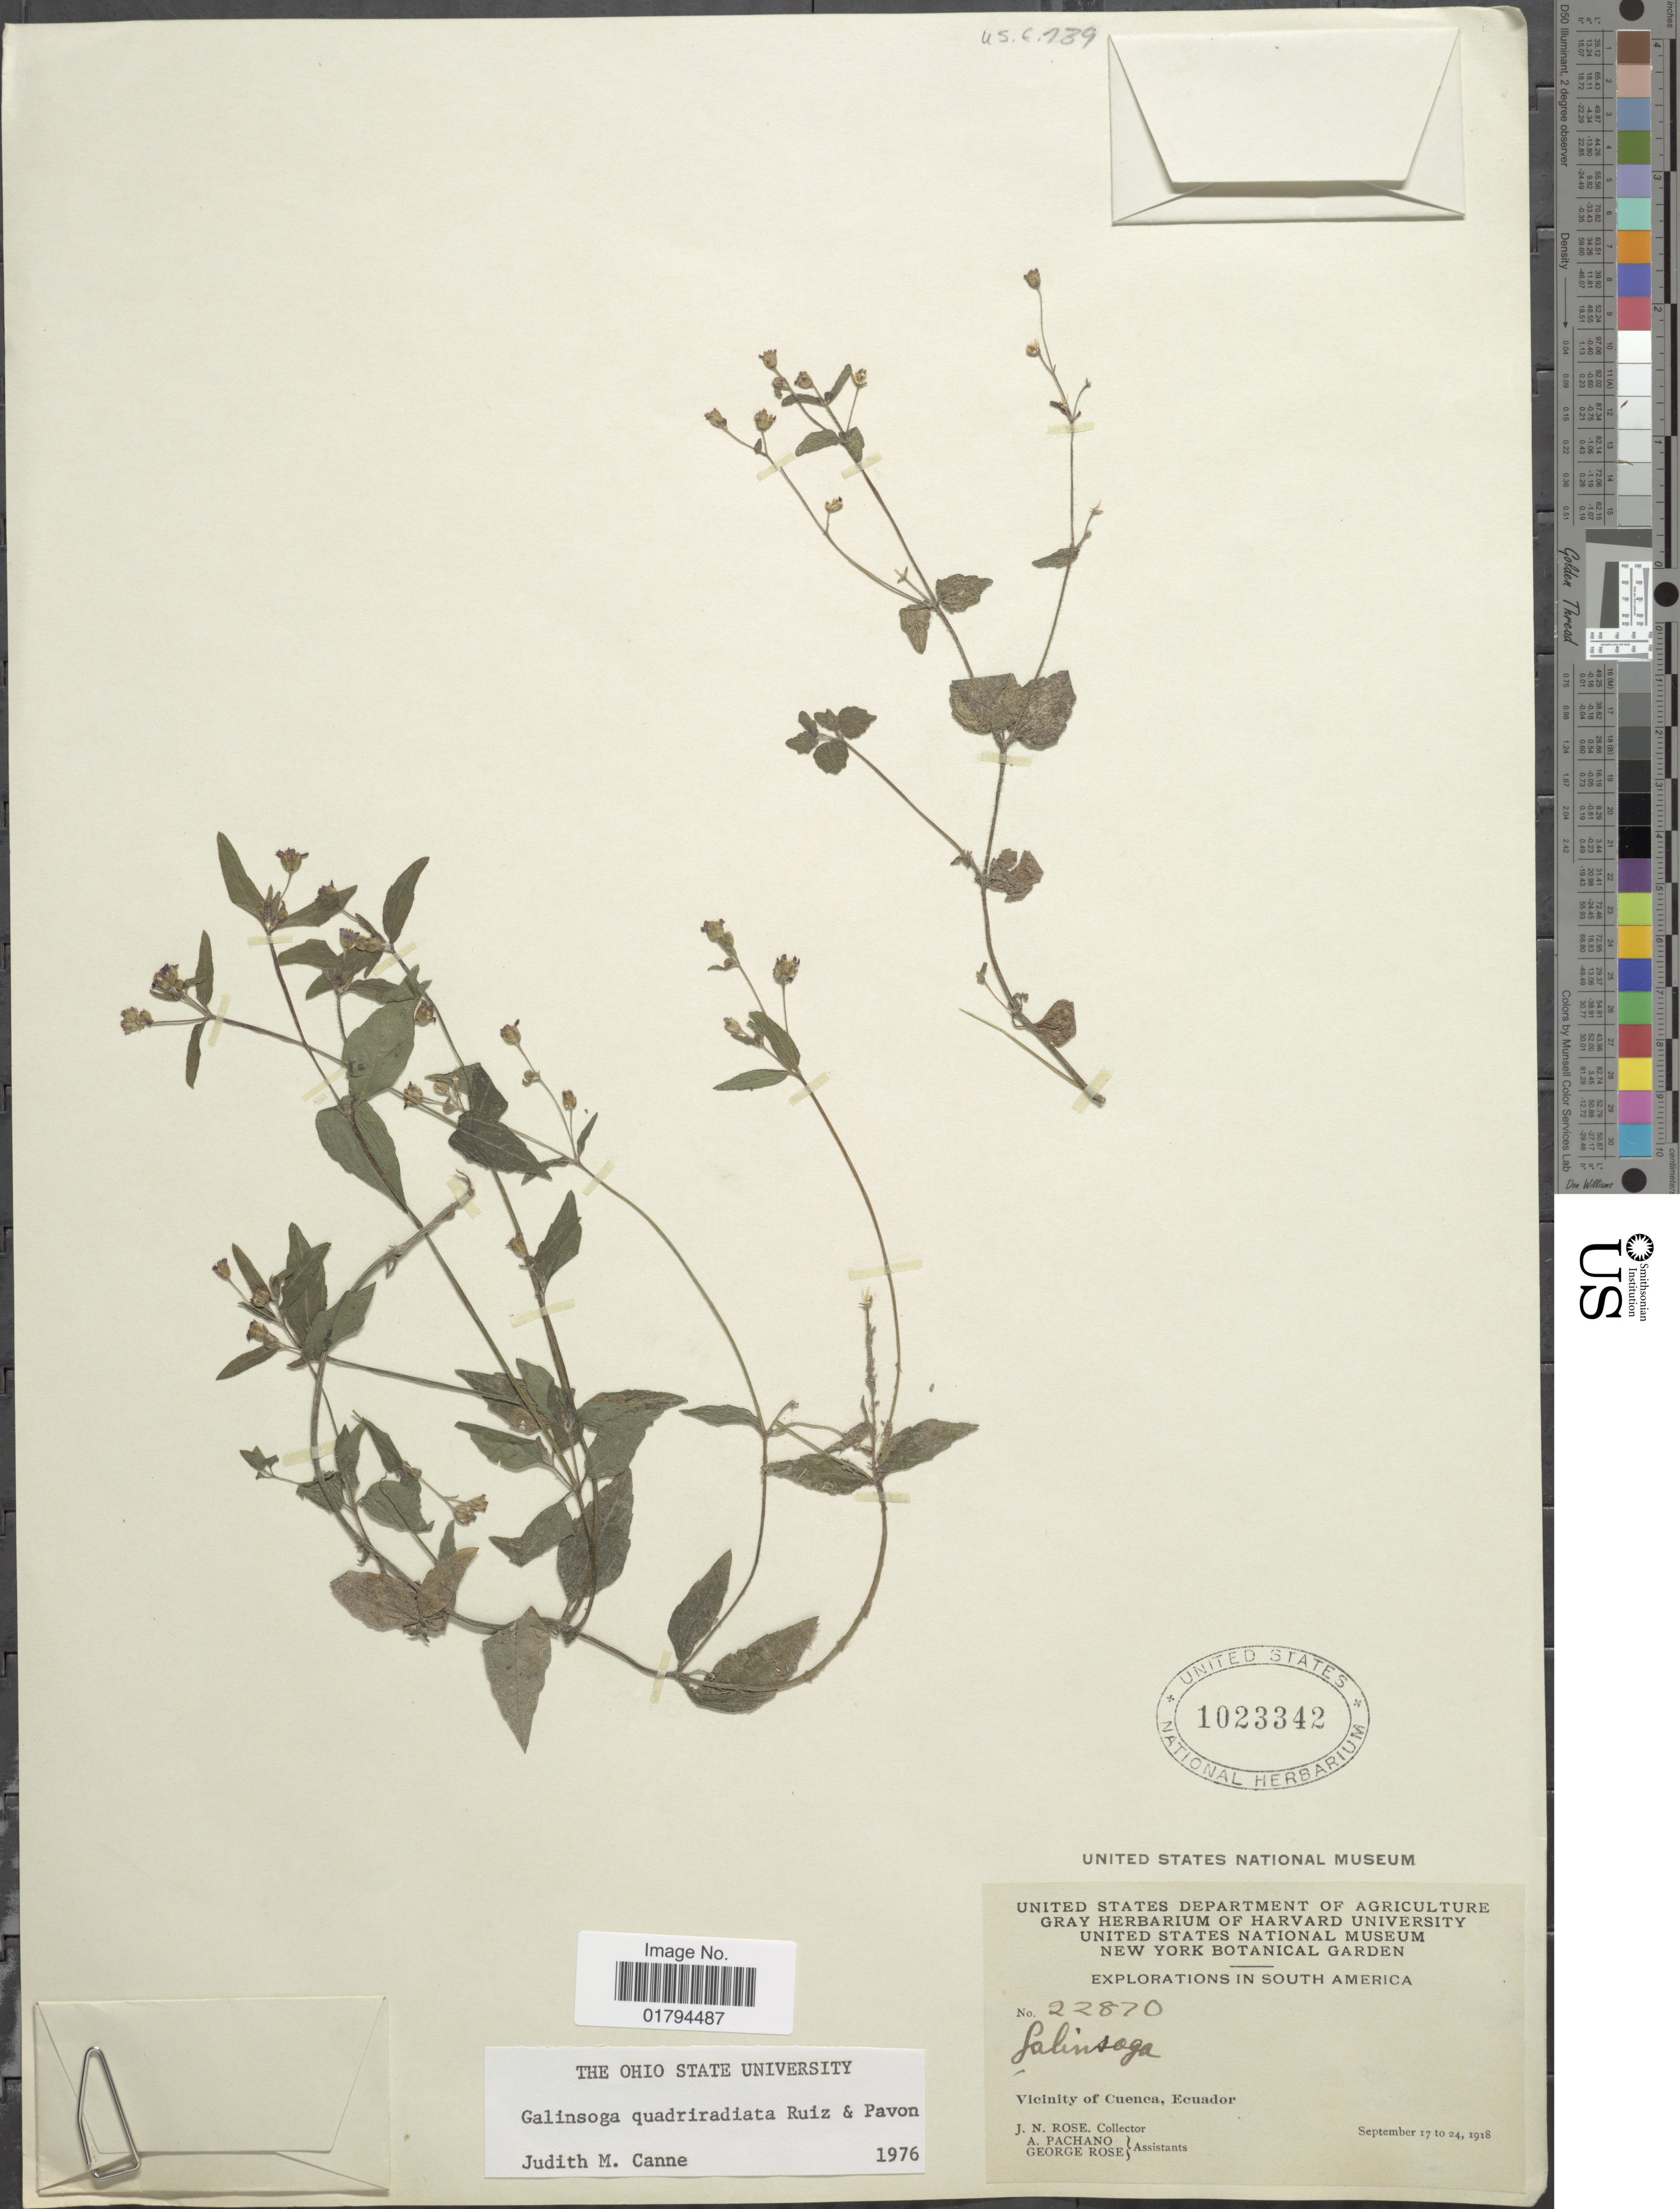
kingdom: Plantae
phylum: Tracheophyta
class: Magnoliopsida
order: Asterales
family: Asteraceae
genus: Galinsoga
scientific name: Galinsoga quadriradiata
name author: Ruiz & Pav.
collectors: J. N. Rose, A. Pachano & G. Rose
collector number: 22870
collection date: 1918-09-17/1918-09-24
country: Ecuador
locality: Vicinity of Cuenca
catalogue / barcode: US 1023342